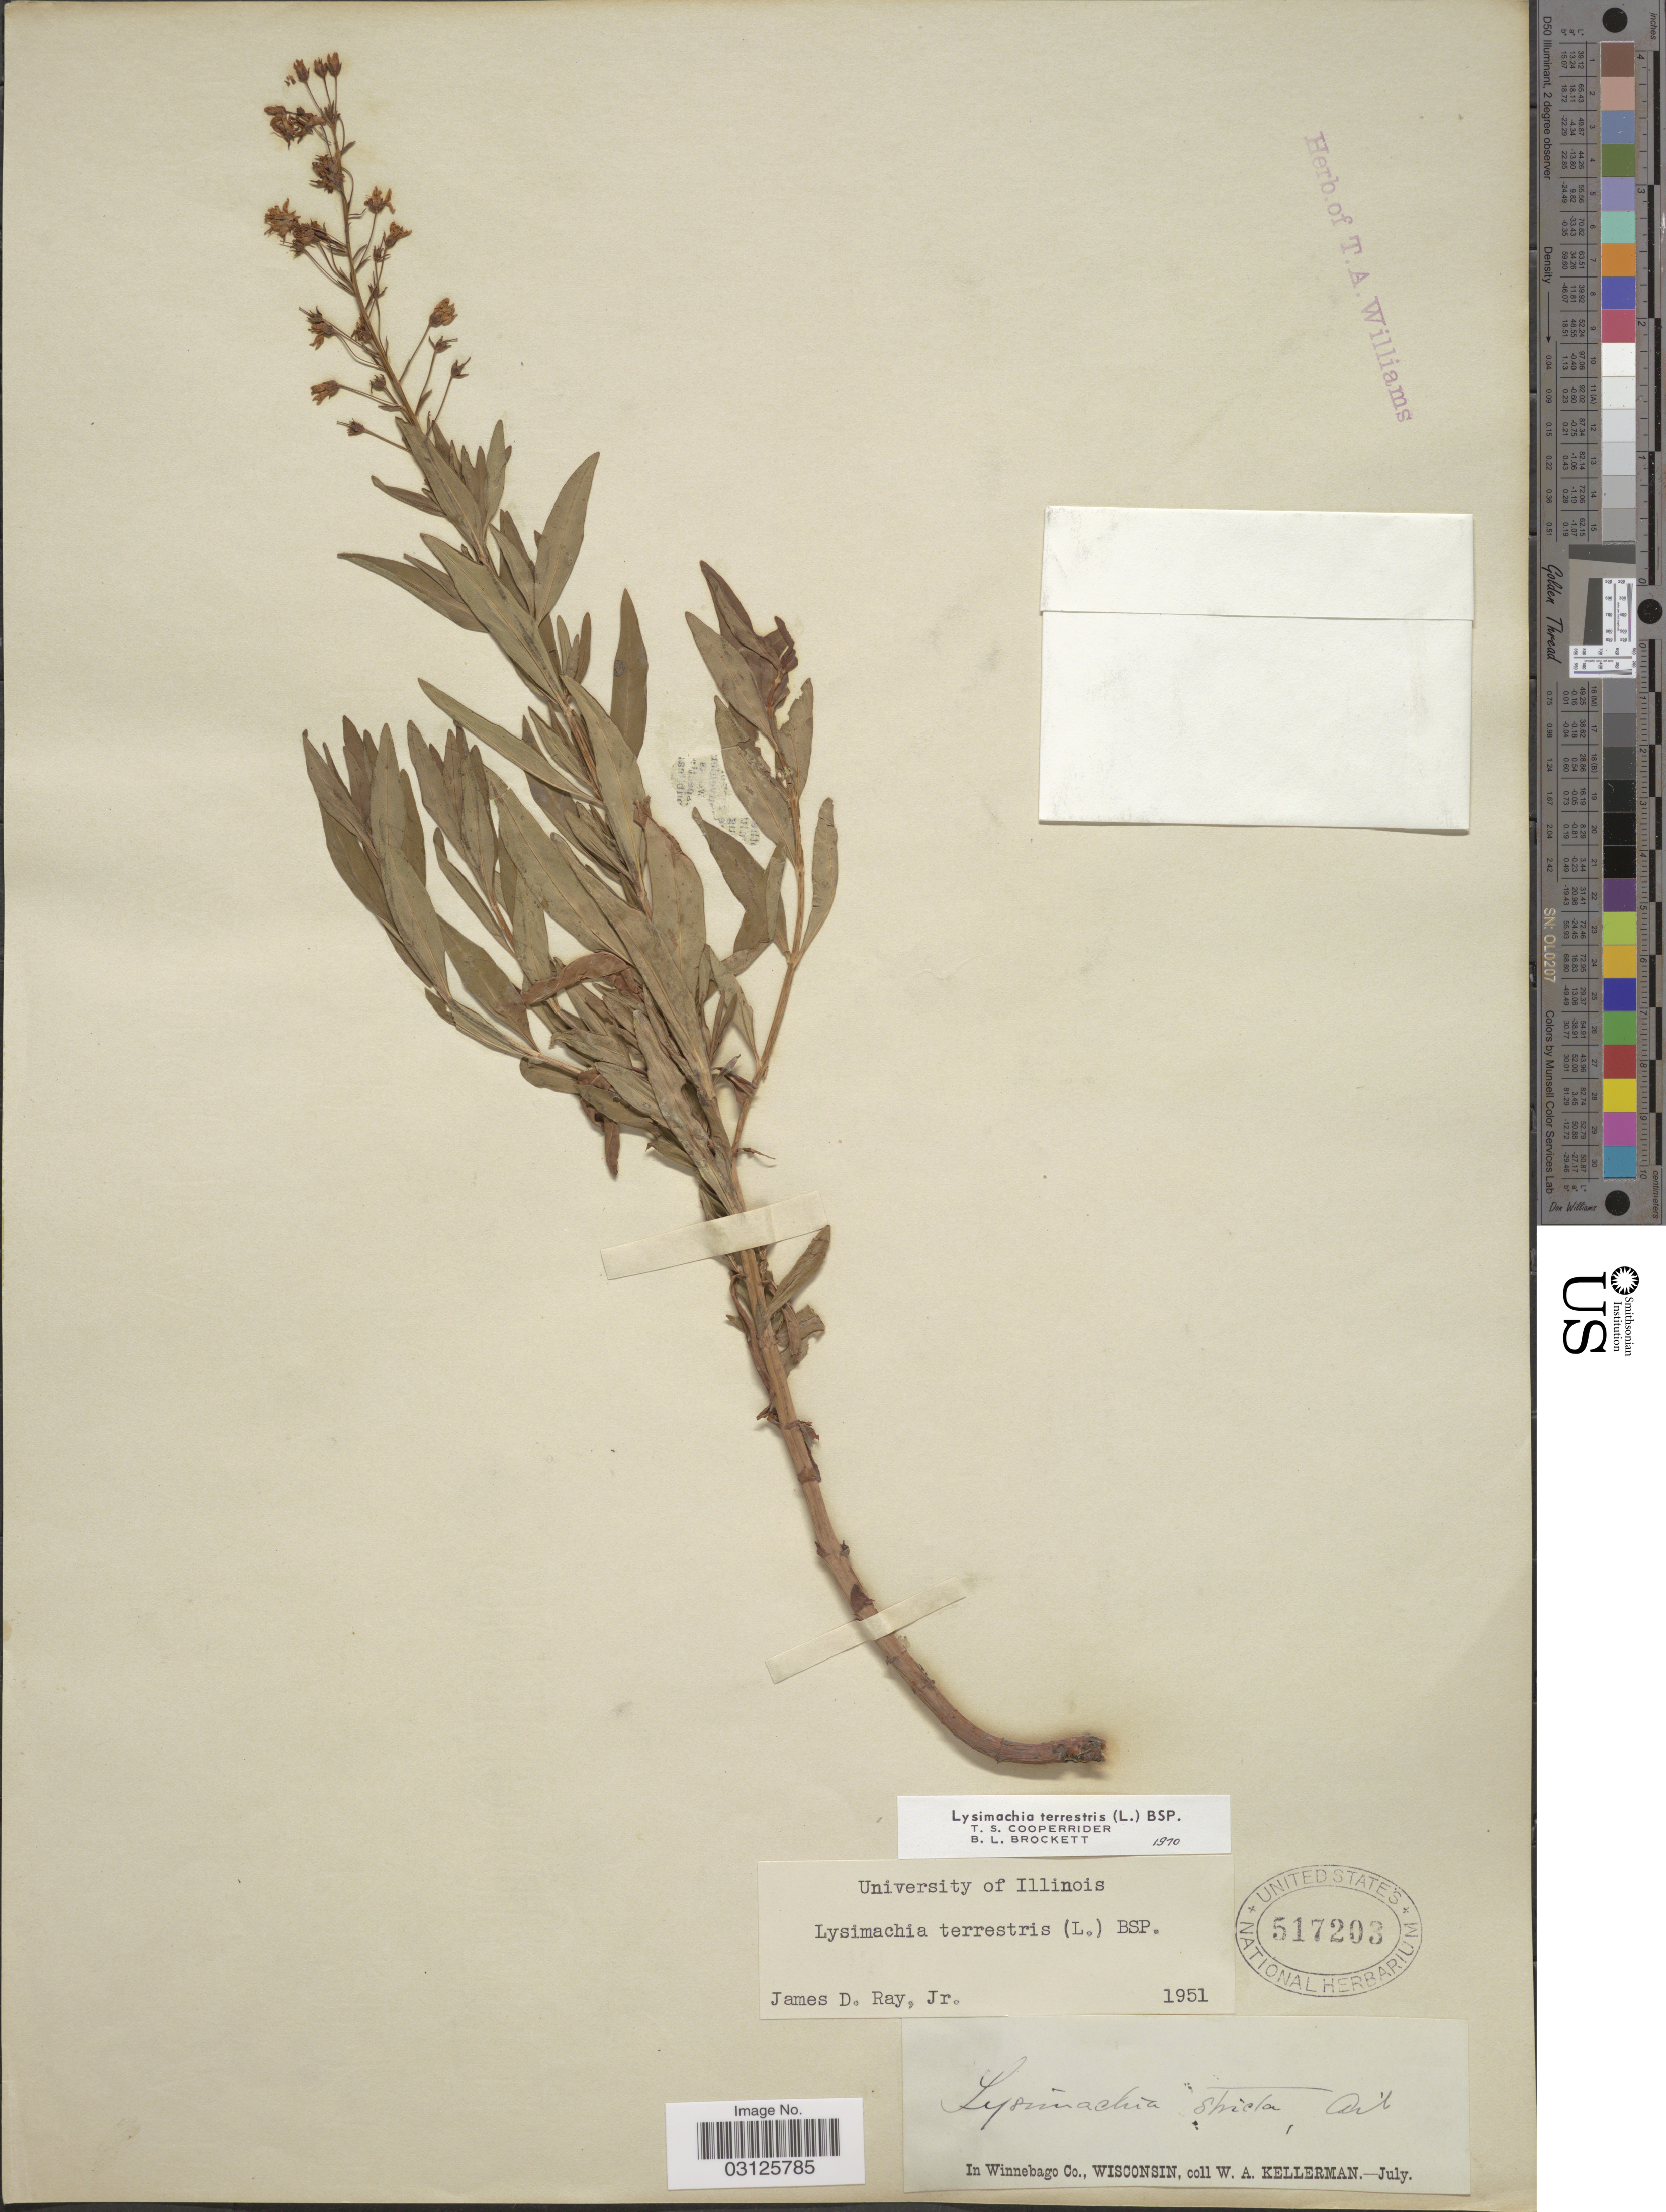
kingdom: Plantae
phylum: Tracheophyta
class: Magnoliopsida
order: Ericales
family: Primulaceae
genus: Lysimachia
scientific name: Lysimachia terrestris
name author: (L.) Britton, Stearns & Poggenb.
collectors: W. Kellerman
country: United States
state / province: Wisconsin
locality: In Winnebago Co.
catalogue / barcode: US 517203